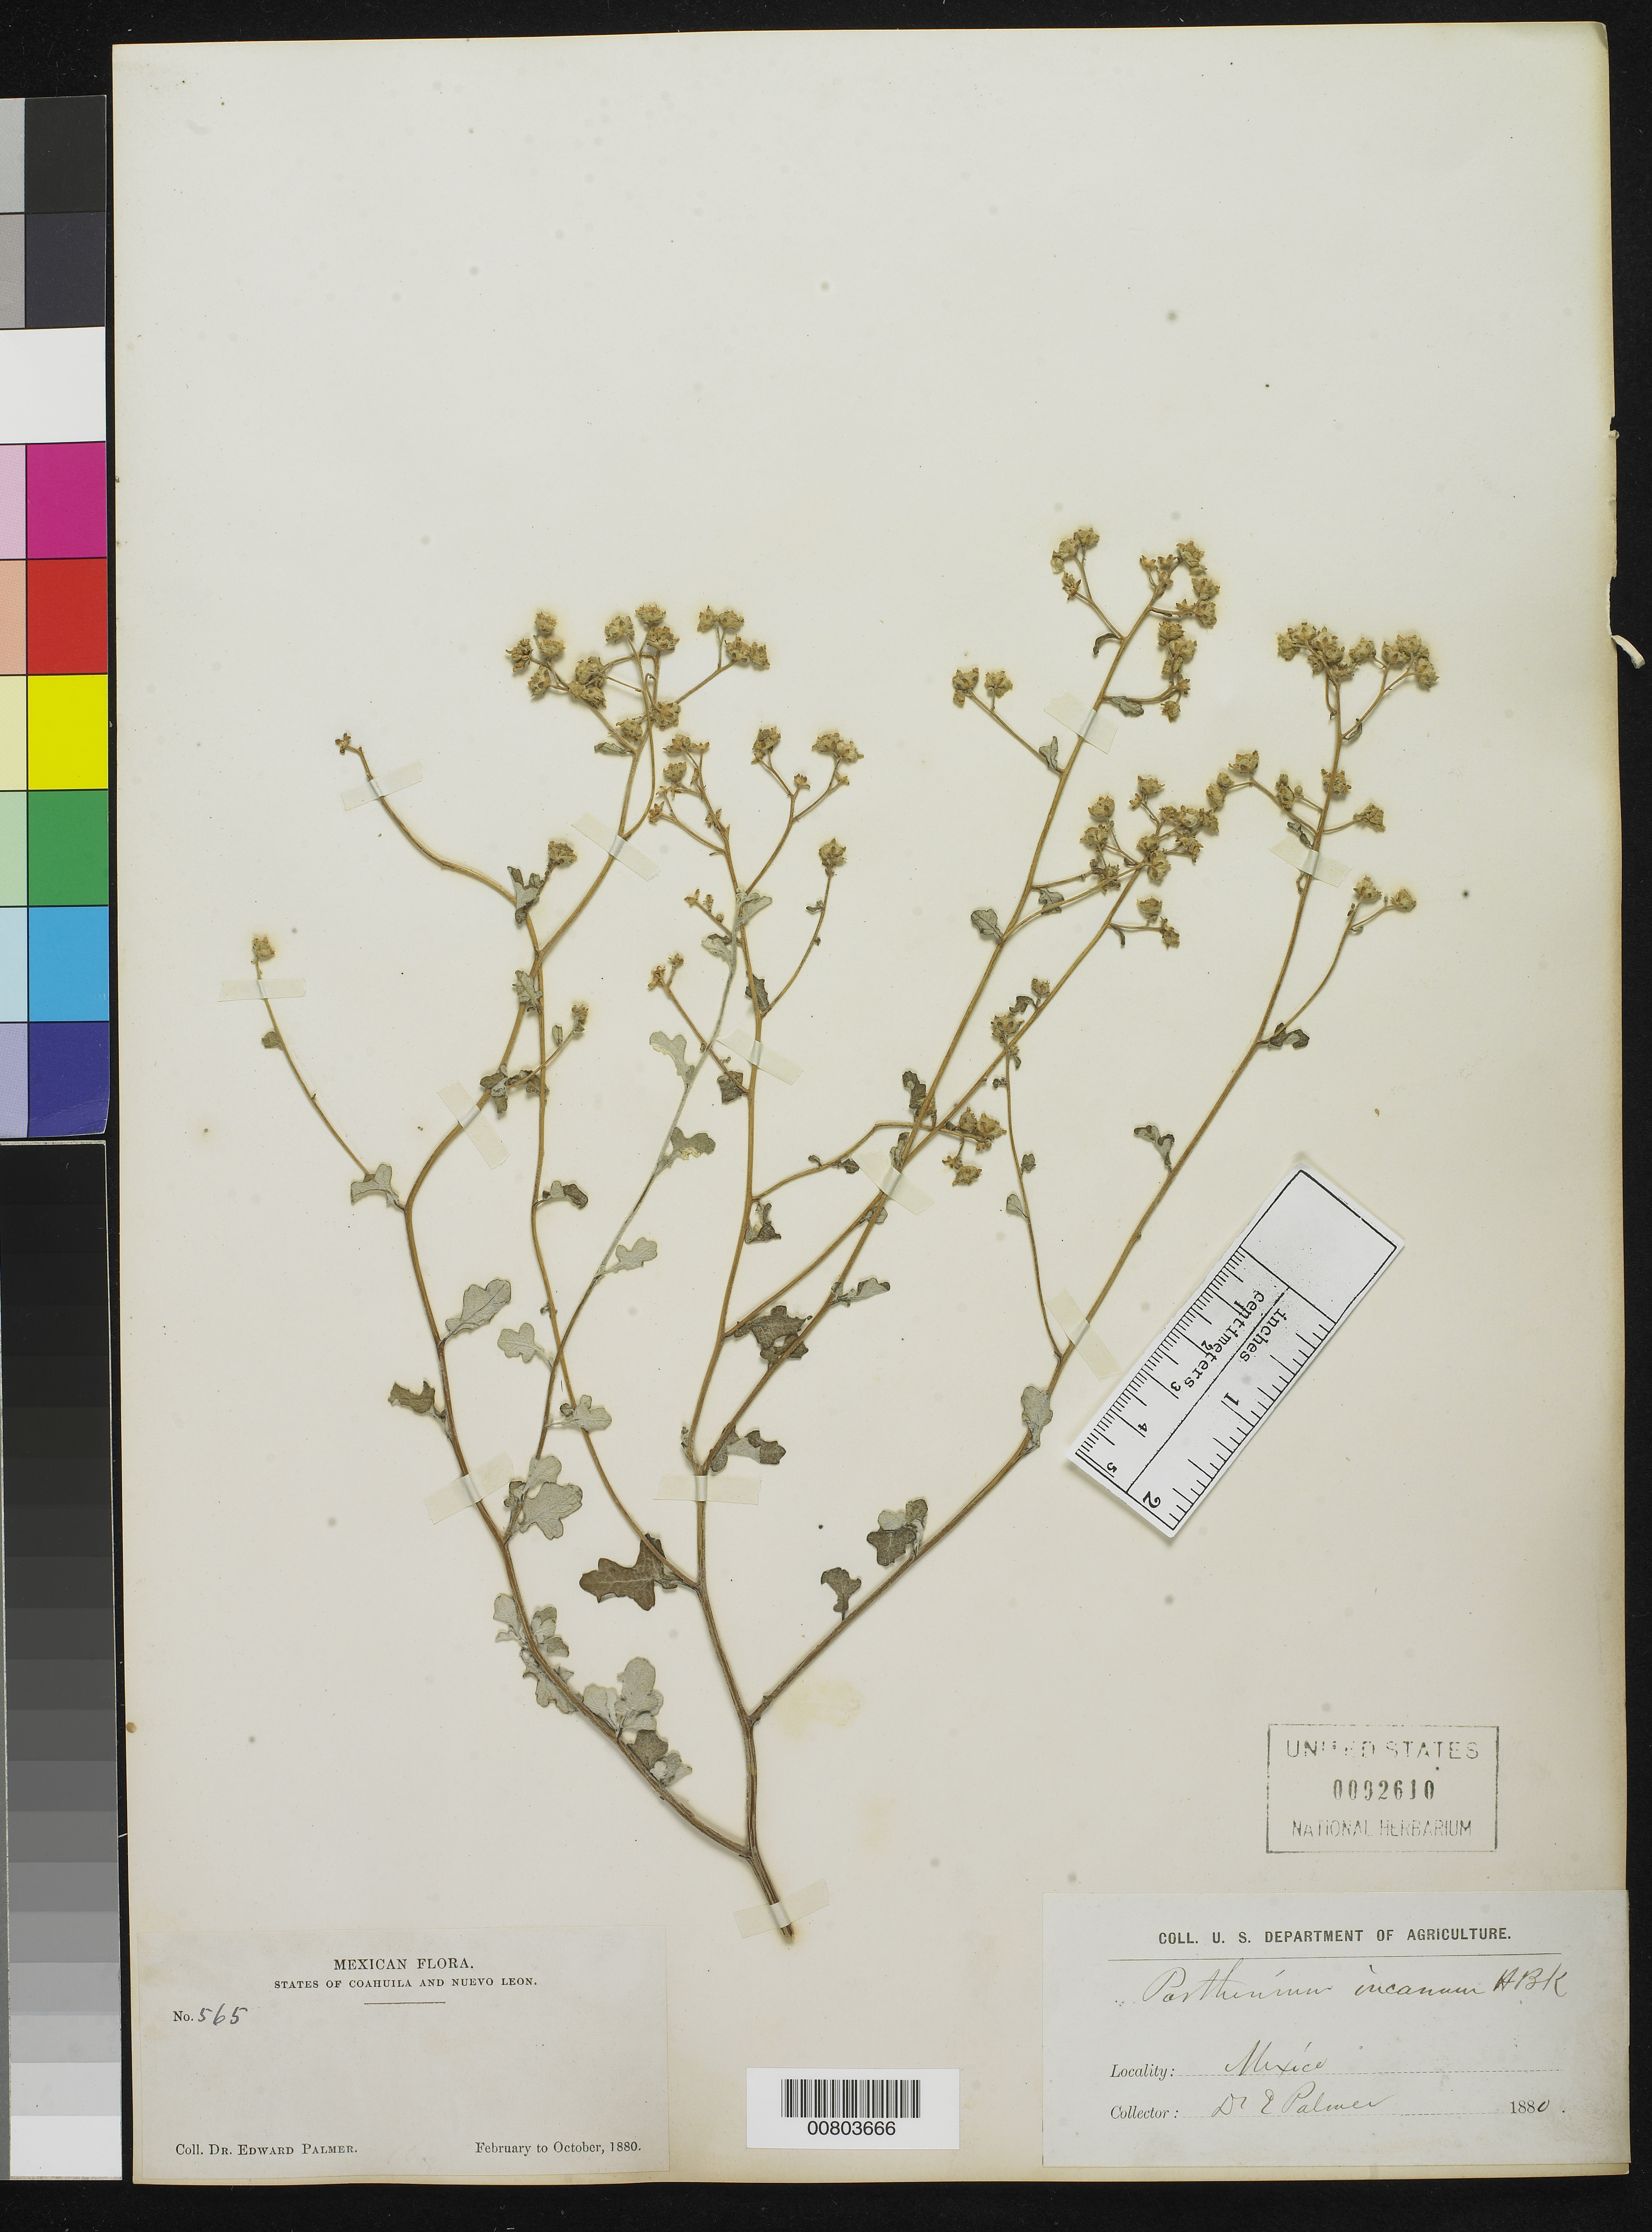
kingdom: Plantae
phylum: Tracheophyta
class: Magnoliopsida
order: Asterales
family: Asteraceae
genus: Parthenium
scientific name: Parthenium incanum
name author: Kunth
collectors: E. Palmer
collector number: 565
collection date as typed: Feb 1880 to -- Oct 1880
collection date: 1880-02/1880-10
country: Mexico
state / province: Coahuila / Nuevo León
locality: States of Coahuila and Nuevo León.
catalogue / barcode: US 92610